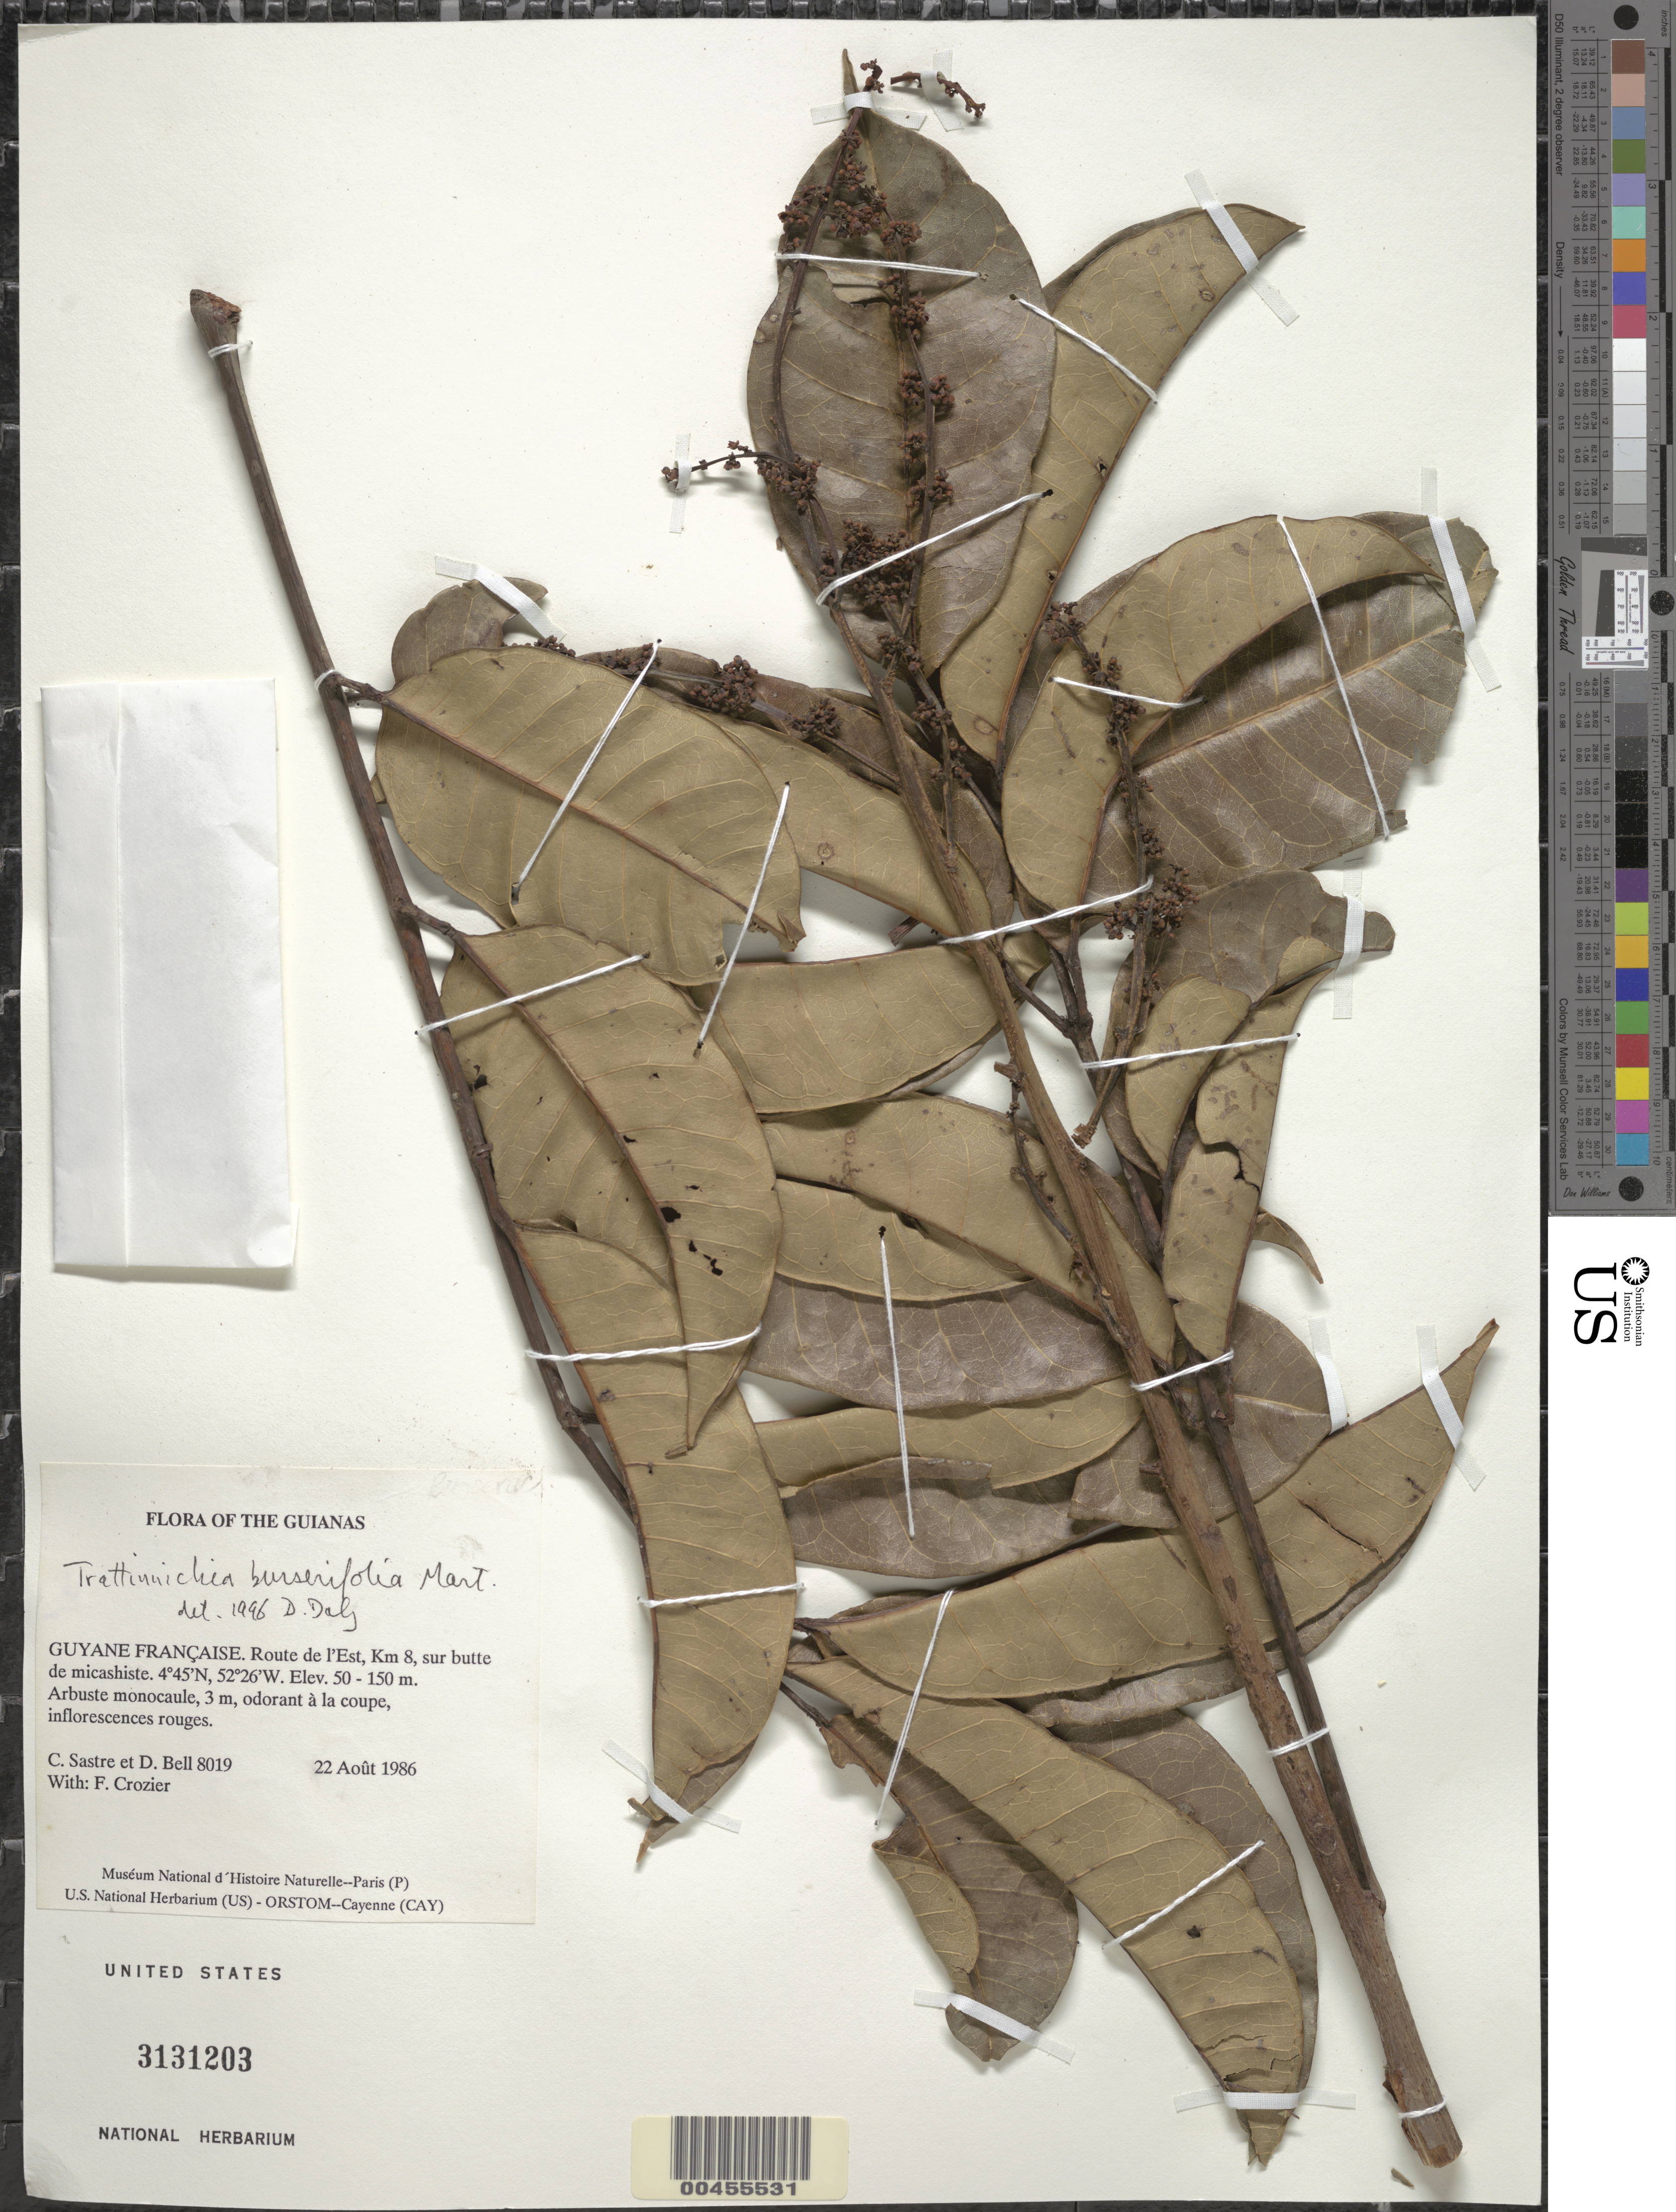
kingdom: Plantae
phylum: Tracheophyta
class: Magnoliopsida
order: Sapindales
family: Burseraceae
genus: Trattinnickia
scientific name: Trattinnickia burserifolia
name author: Mart.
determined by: Daly, D. C.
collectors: C. H. L. Sastre, D. A. Bell & F. Crozier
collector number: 8019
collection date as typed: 22 August 1986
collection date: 1986-08-22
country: French Guiana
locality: Route de l'Est, Km 8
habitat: sur butte de micashiste (on a mica-schiste knoll)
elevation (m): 50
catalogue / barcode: US 3131203